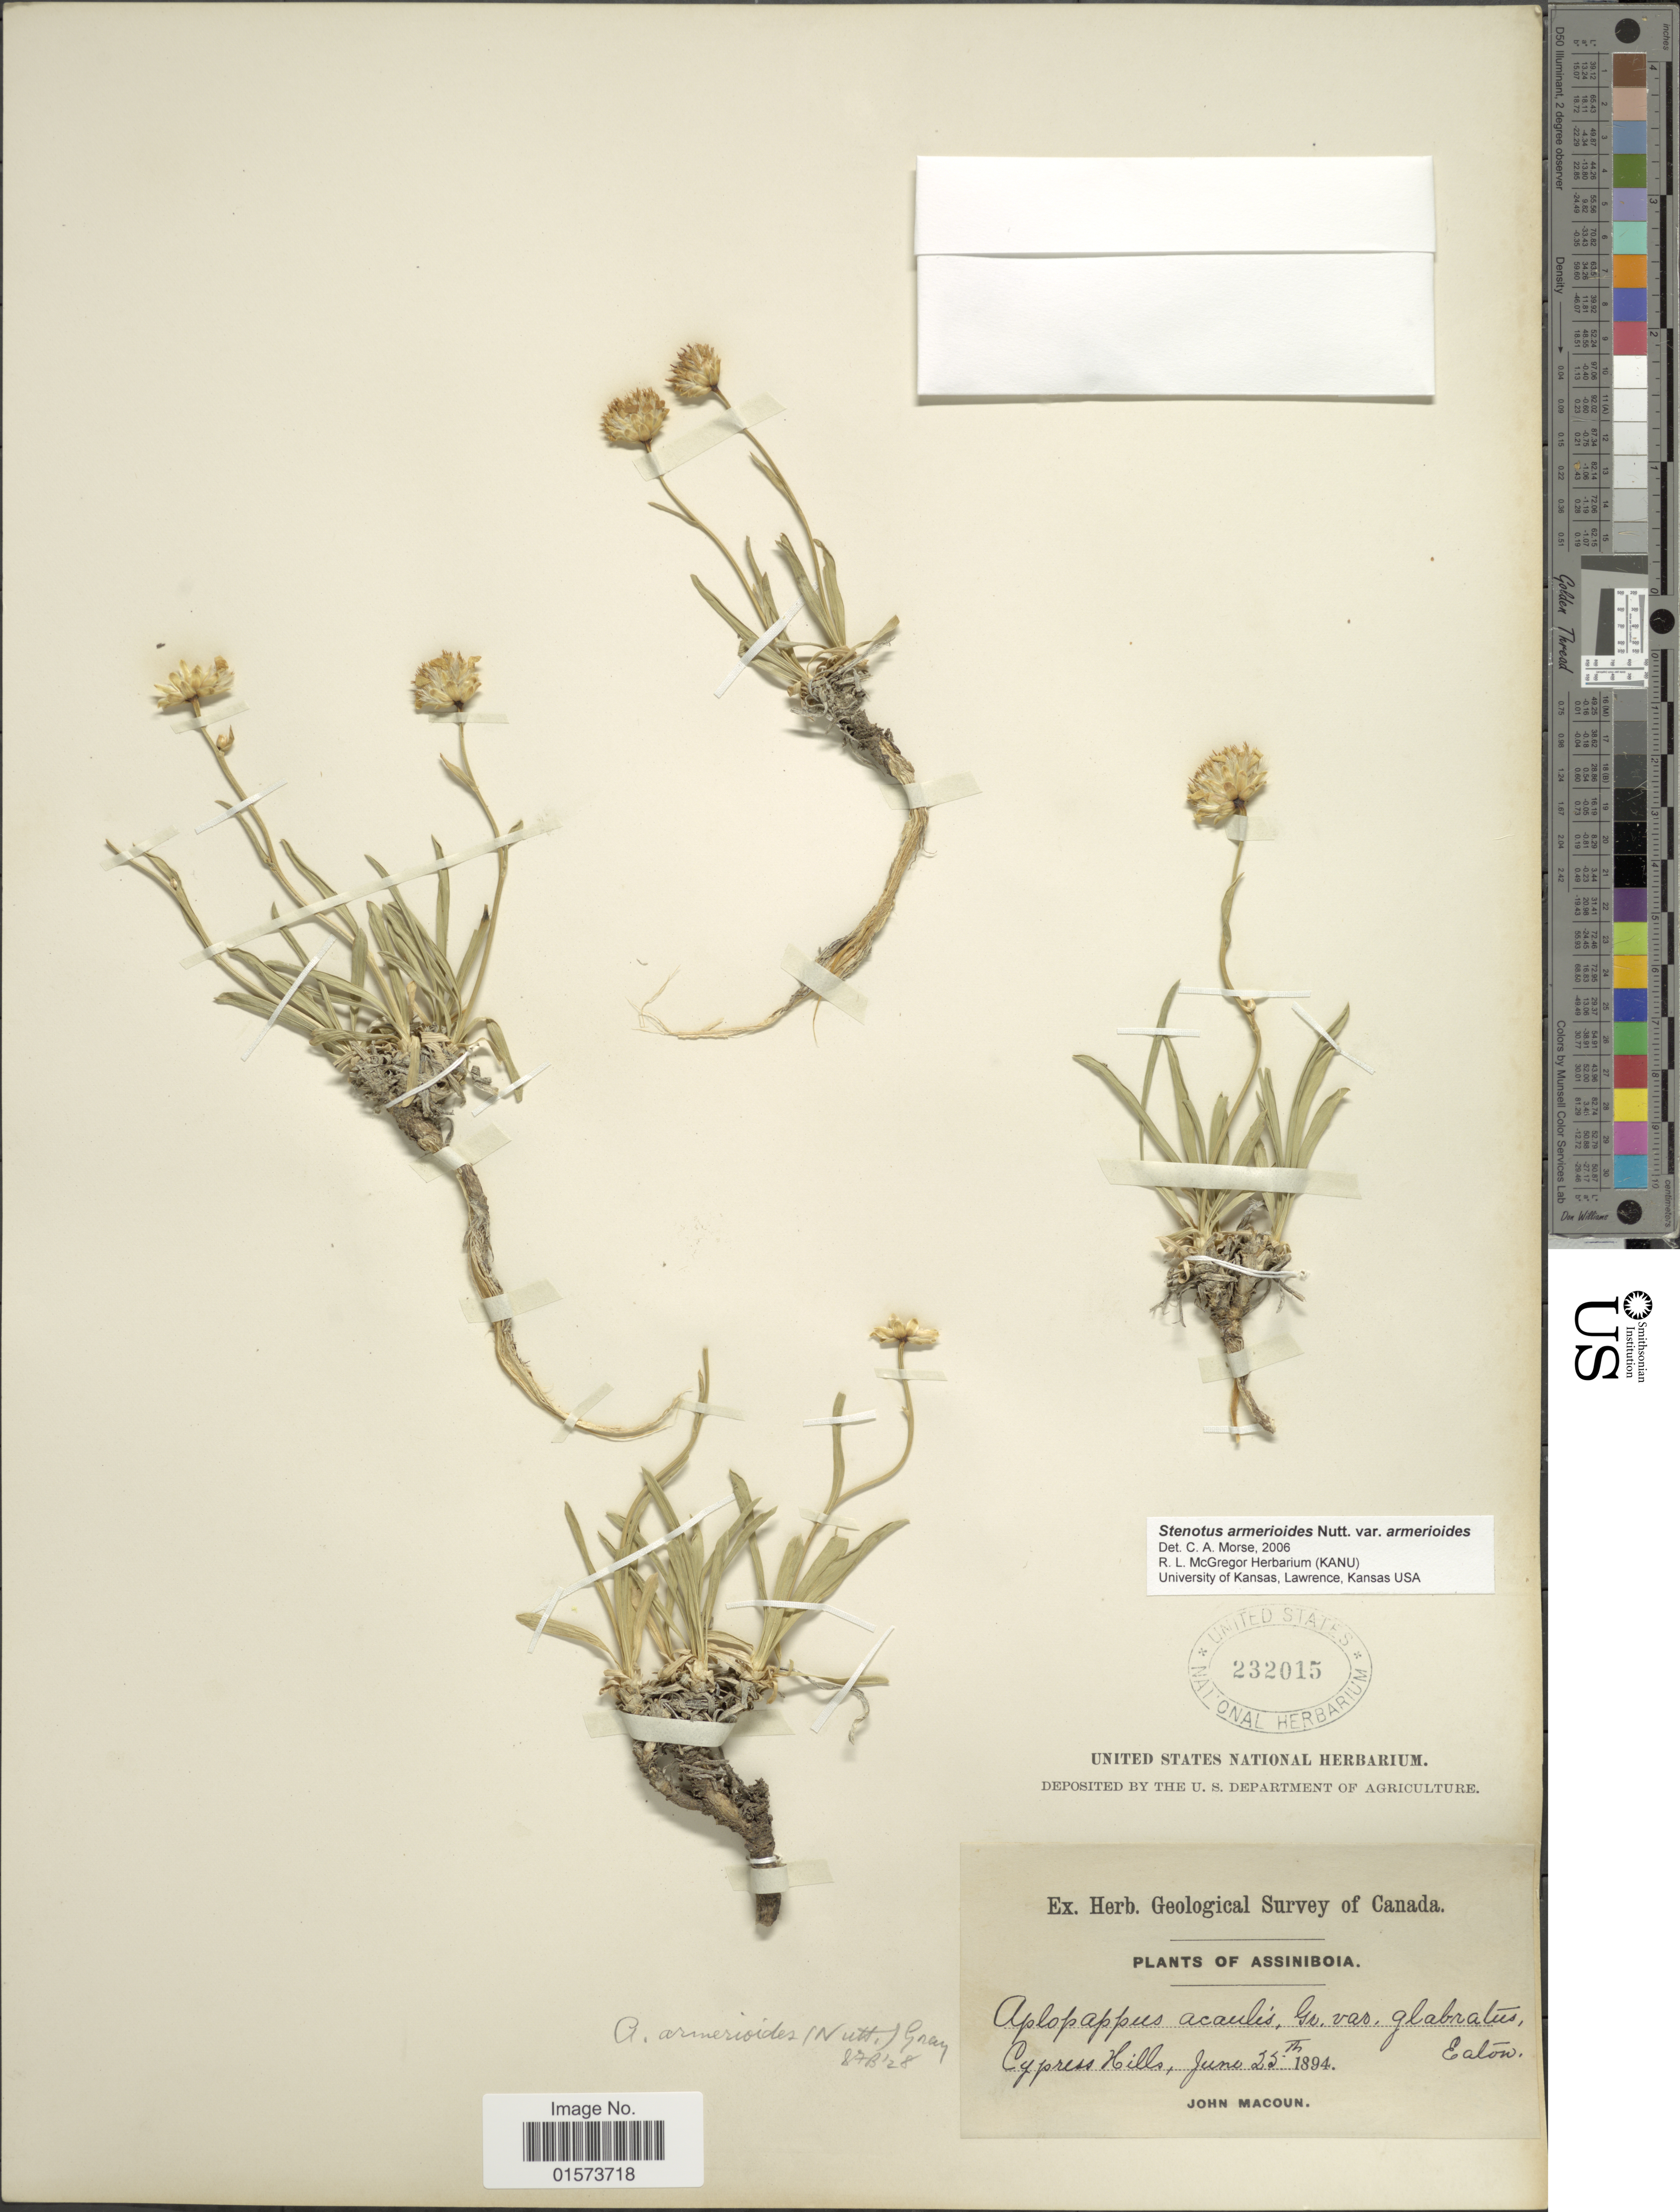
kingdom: Plantae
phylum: Tracheophyta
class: Magnoliopsida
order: Asterales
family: Asteraceae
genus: Stenotus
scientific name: Stenotus armerioides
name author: Nutt.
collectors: J. Macoun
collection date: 1894-06-25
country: Canada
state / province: Saskatchewan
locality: Assiniboia, Cypress Hills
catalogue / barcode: US 232015